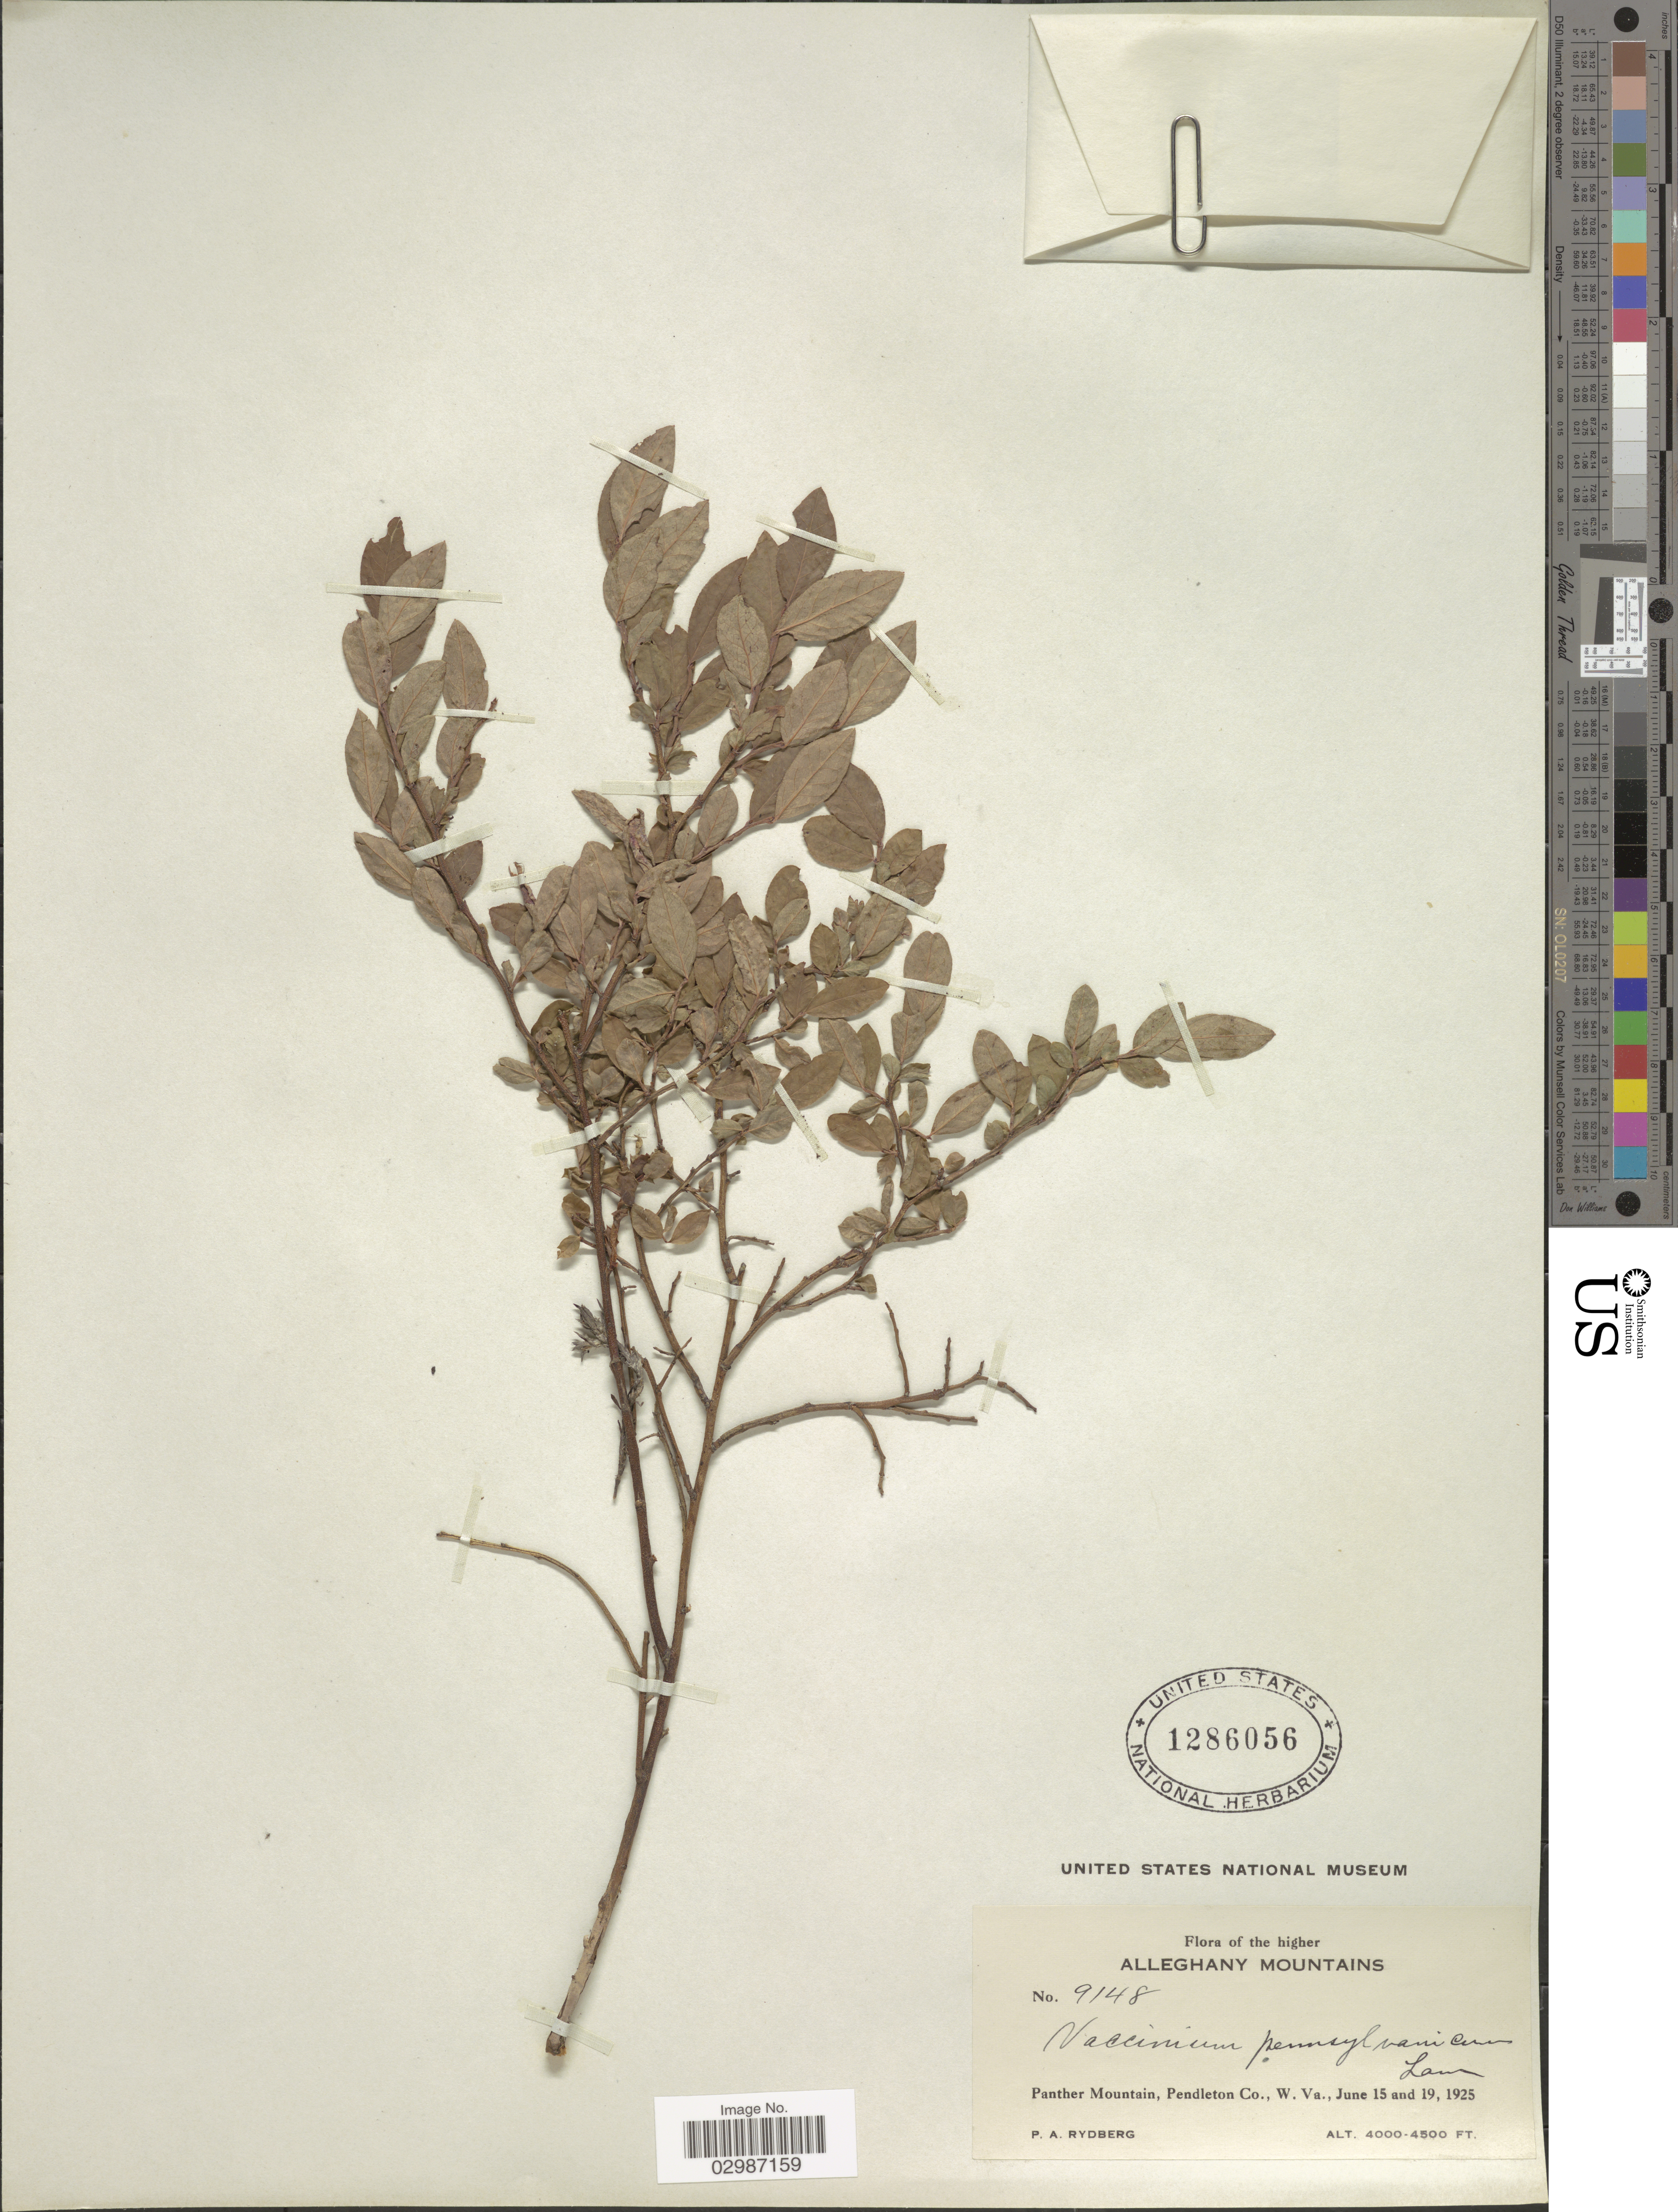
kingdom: Plantae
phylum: Tracheophyta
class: Magnoliopsida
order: Ericales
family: Ericaceae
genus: Vaccinium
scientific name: Vaccinium angustifolium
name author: Aiton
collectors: P. A. Rydberg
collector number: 9148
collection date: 1925-06-15/1925-06-19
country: United States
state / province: West Virginia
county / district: Pendleton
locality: The higher Alleghany mountains. Panther Mountain, Pendleton Co., W. Va.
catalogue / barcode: US 1286056